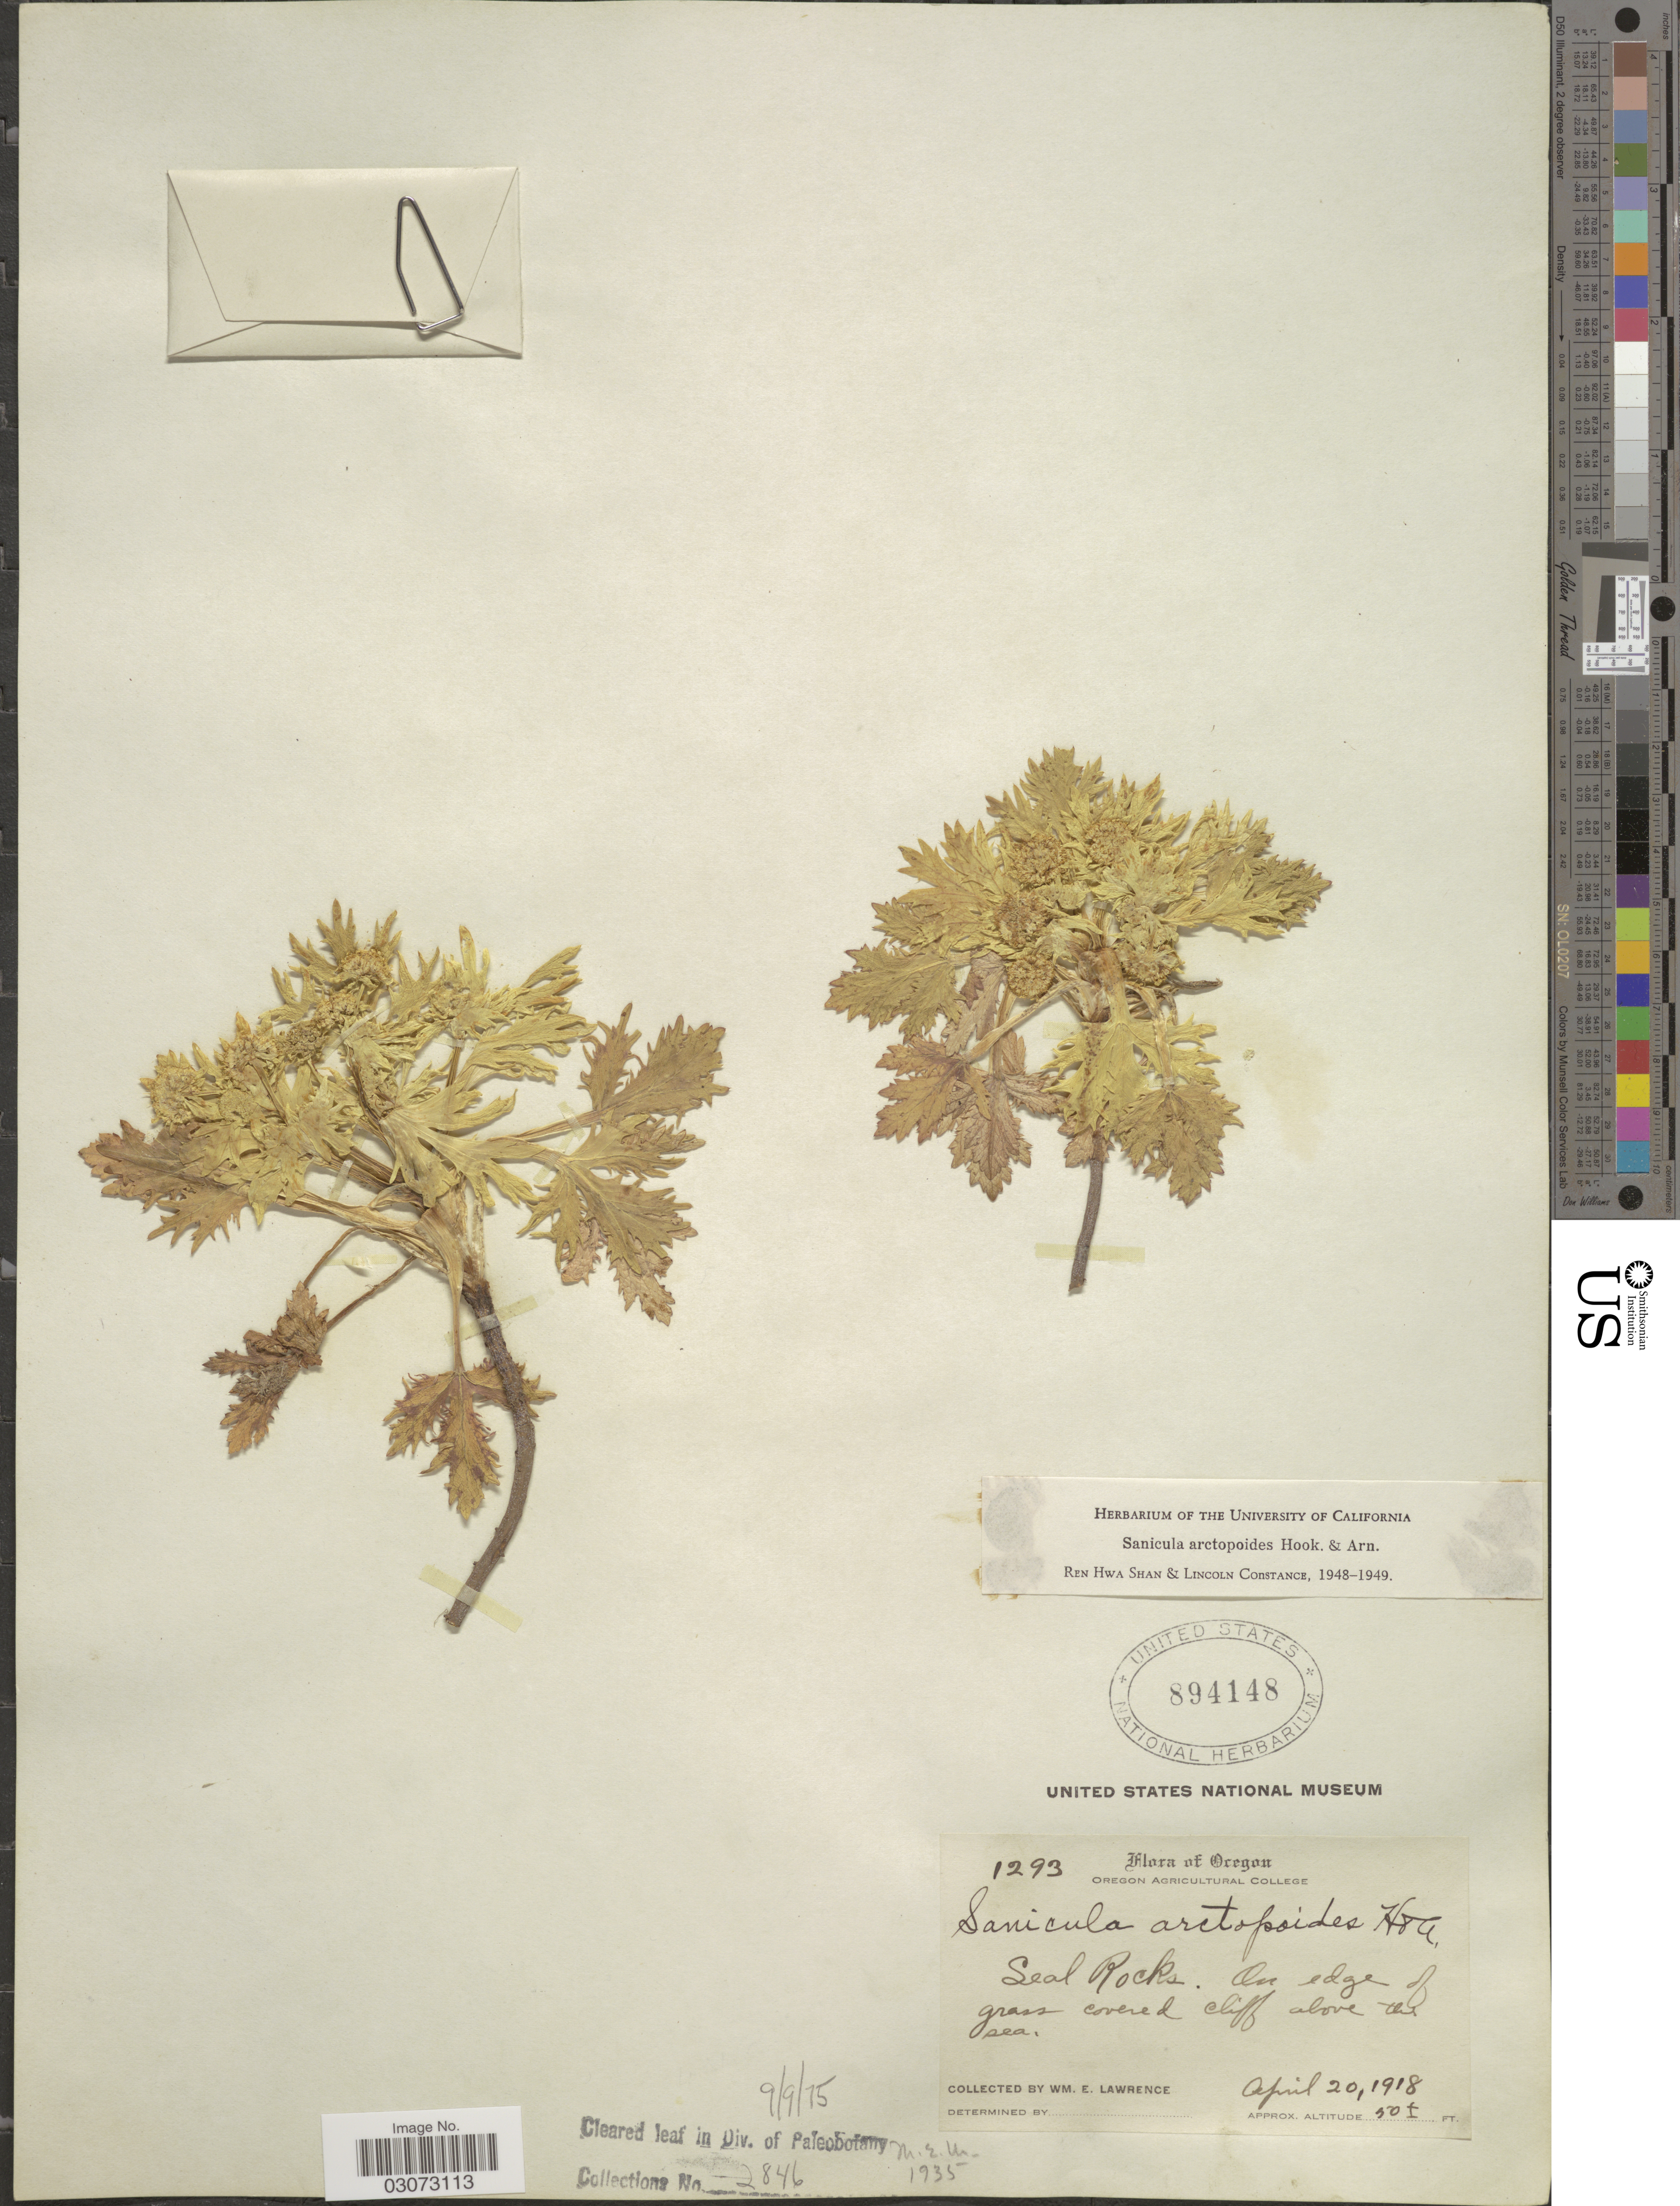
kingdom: Plantae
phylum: Tracheophyta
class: Magnoliopsida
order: Apiales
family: Apiaceae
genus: Sanicula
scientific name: Sanicula arctopoides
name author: Hook. & Arn.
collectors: W. Lawrence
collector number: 1293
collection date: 1918-04-20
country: United States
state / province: Oregon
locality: On edge of grass covered cliff above the sea.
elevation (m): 15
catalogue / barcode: US 894148